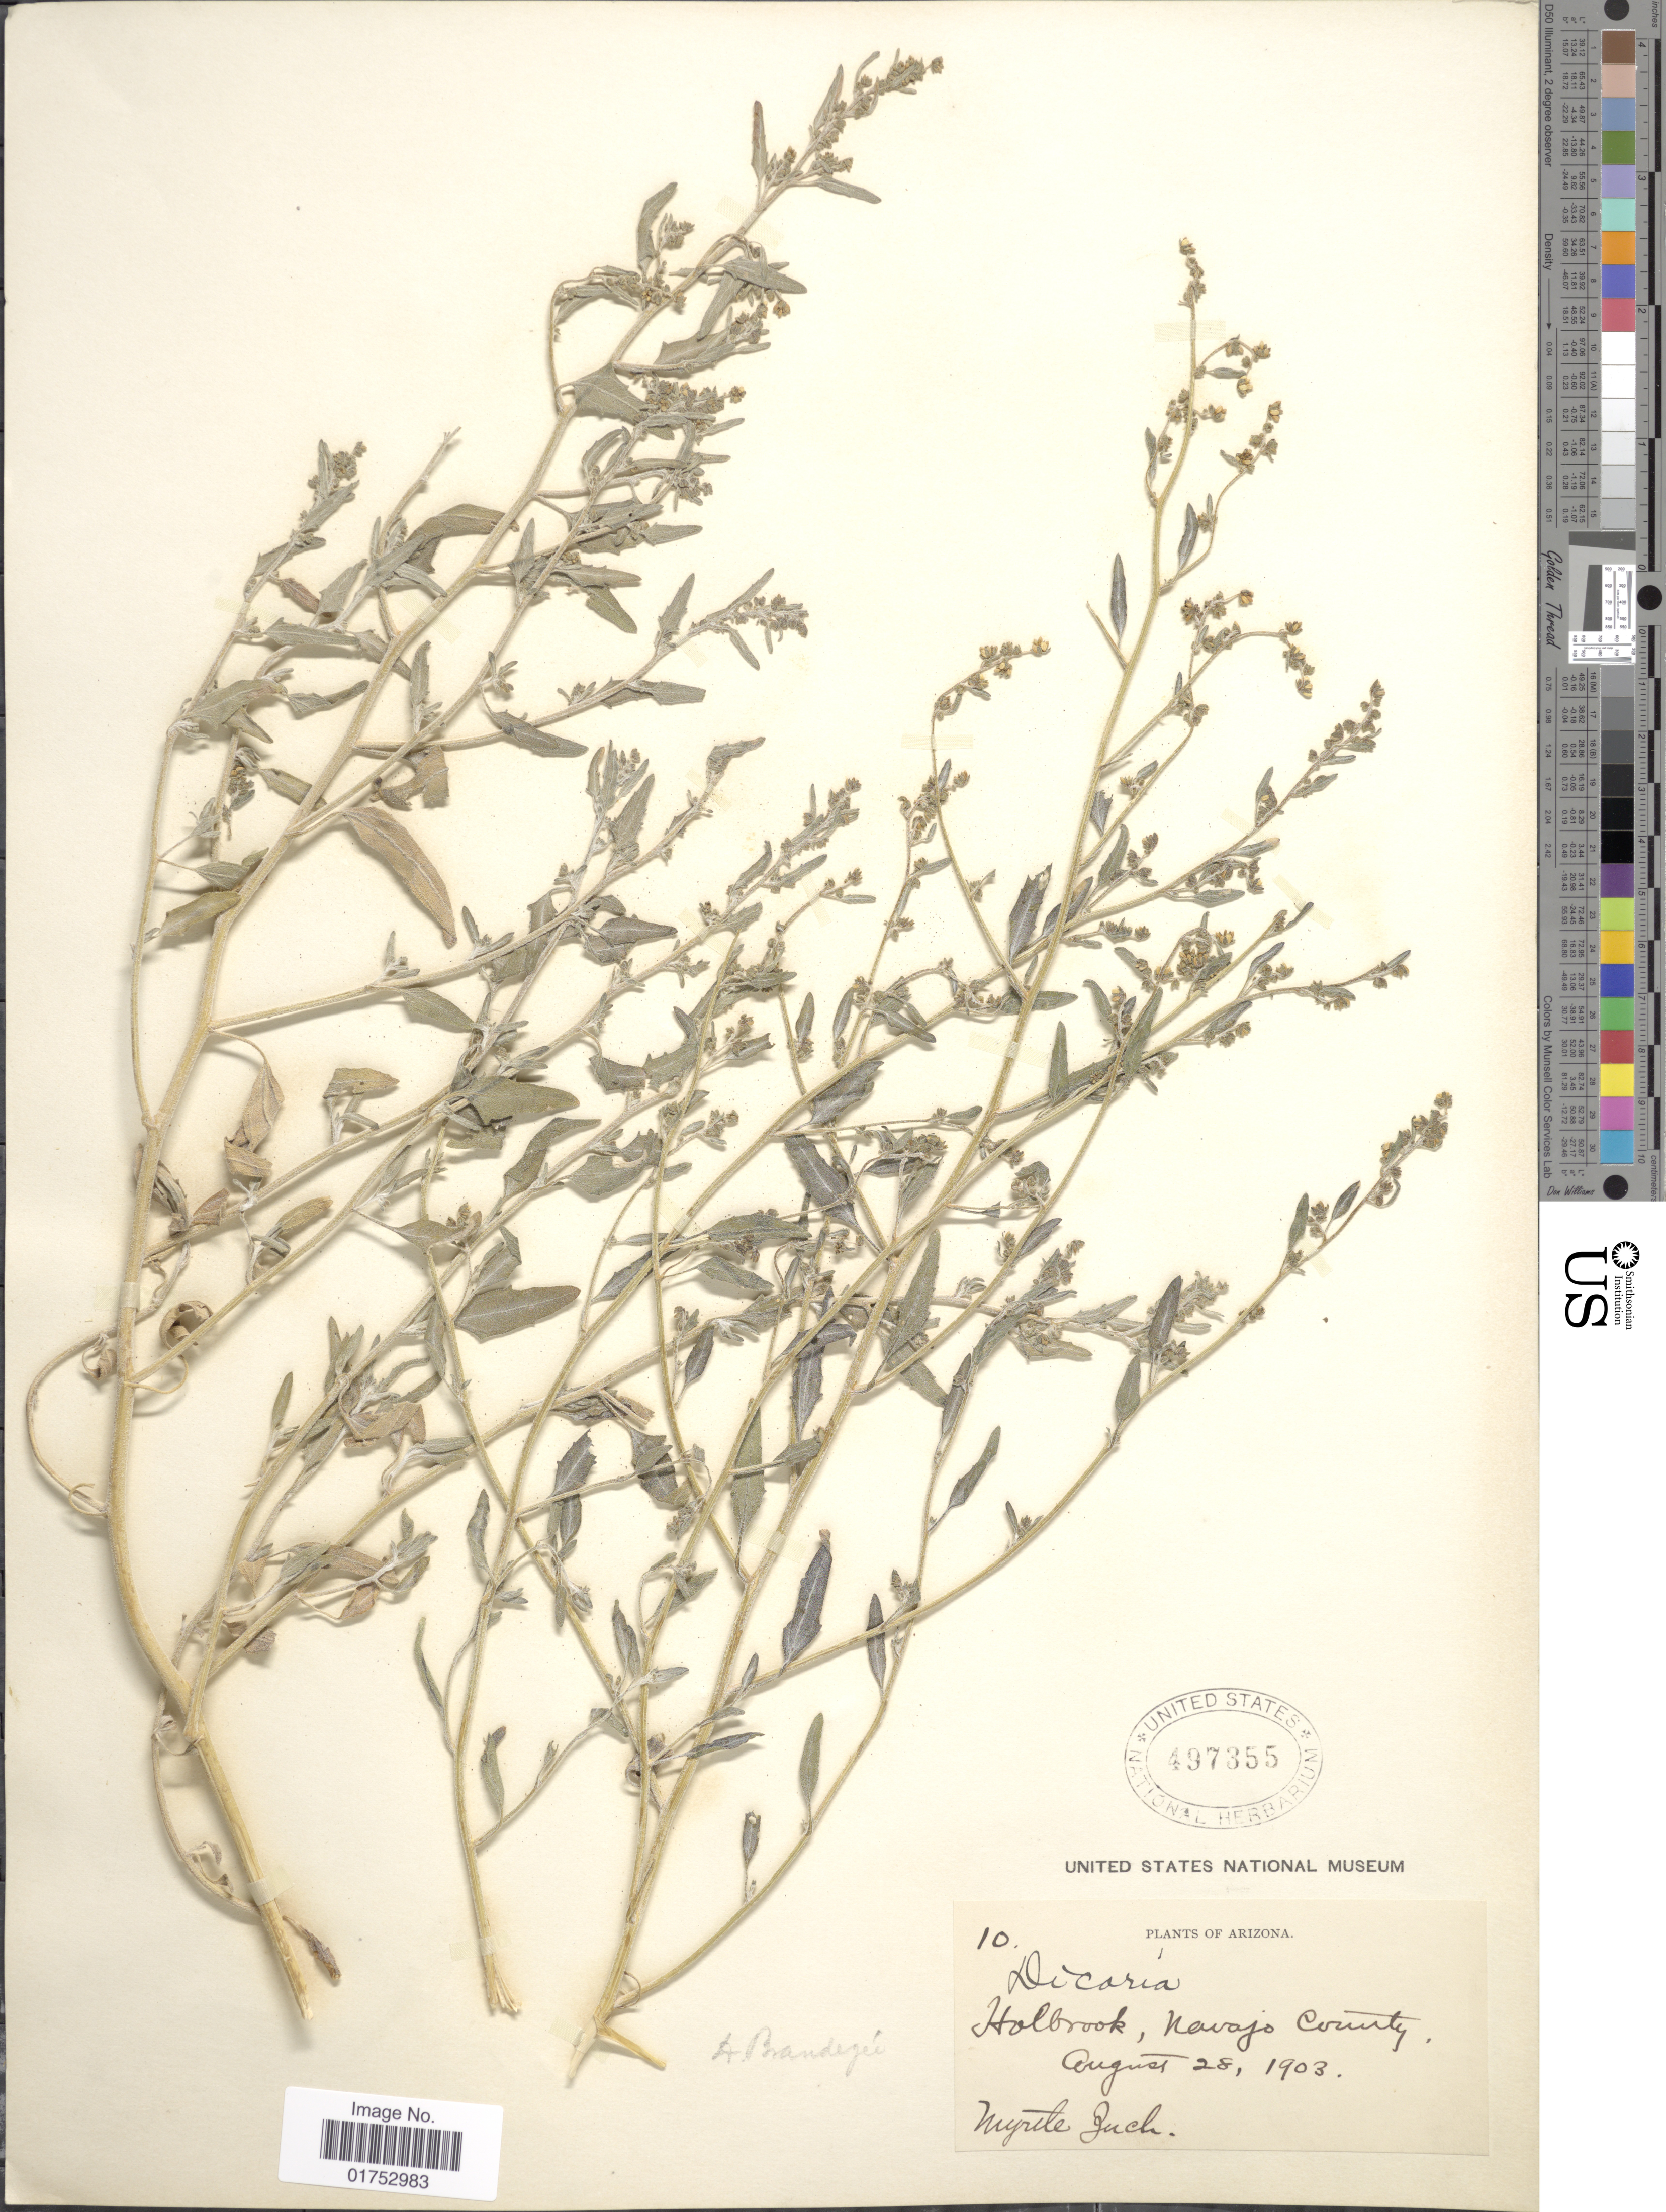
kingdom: Plantae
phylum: Tracheophyta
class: Magnoliopsida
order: Asterales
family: Asteraceae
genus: Dicoria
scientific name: Dicoria brandegeei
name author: A. Gray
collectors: M. Zuck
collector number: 10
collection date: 1903-08-28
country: United States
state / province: Arizona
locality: Holbrook, Navajo County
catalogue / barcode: US 497355